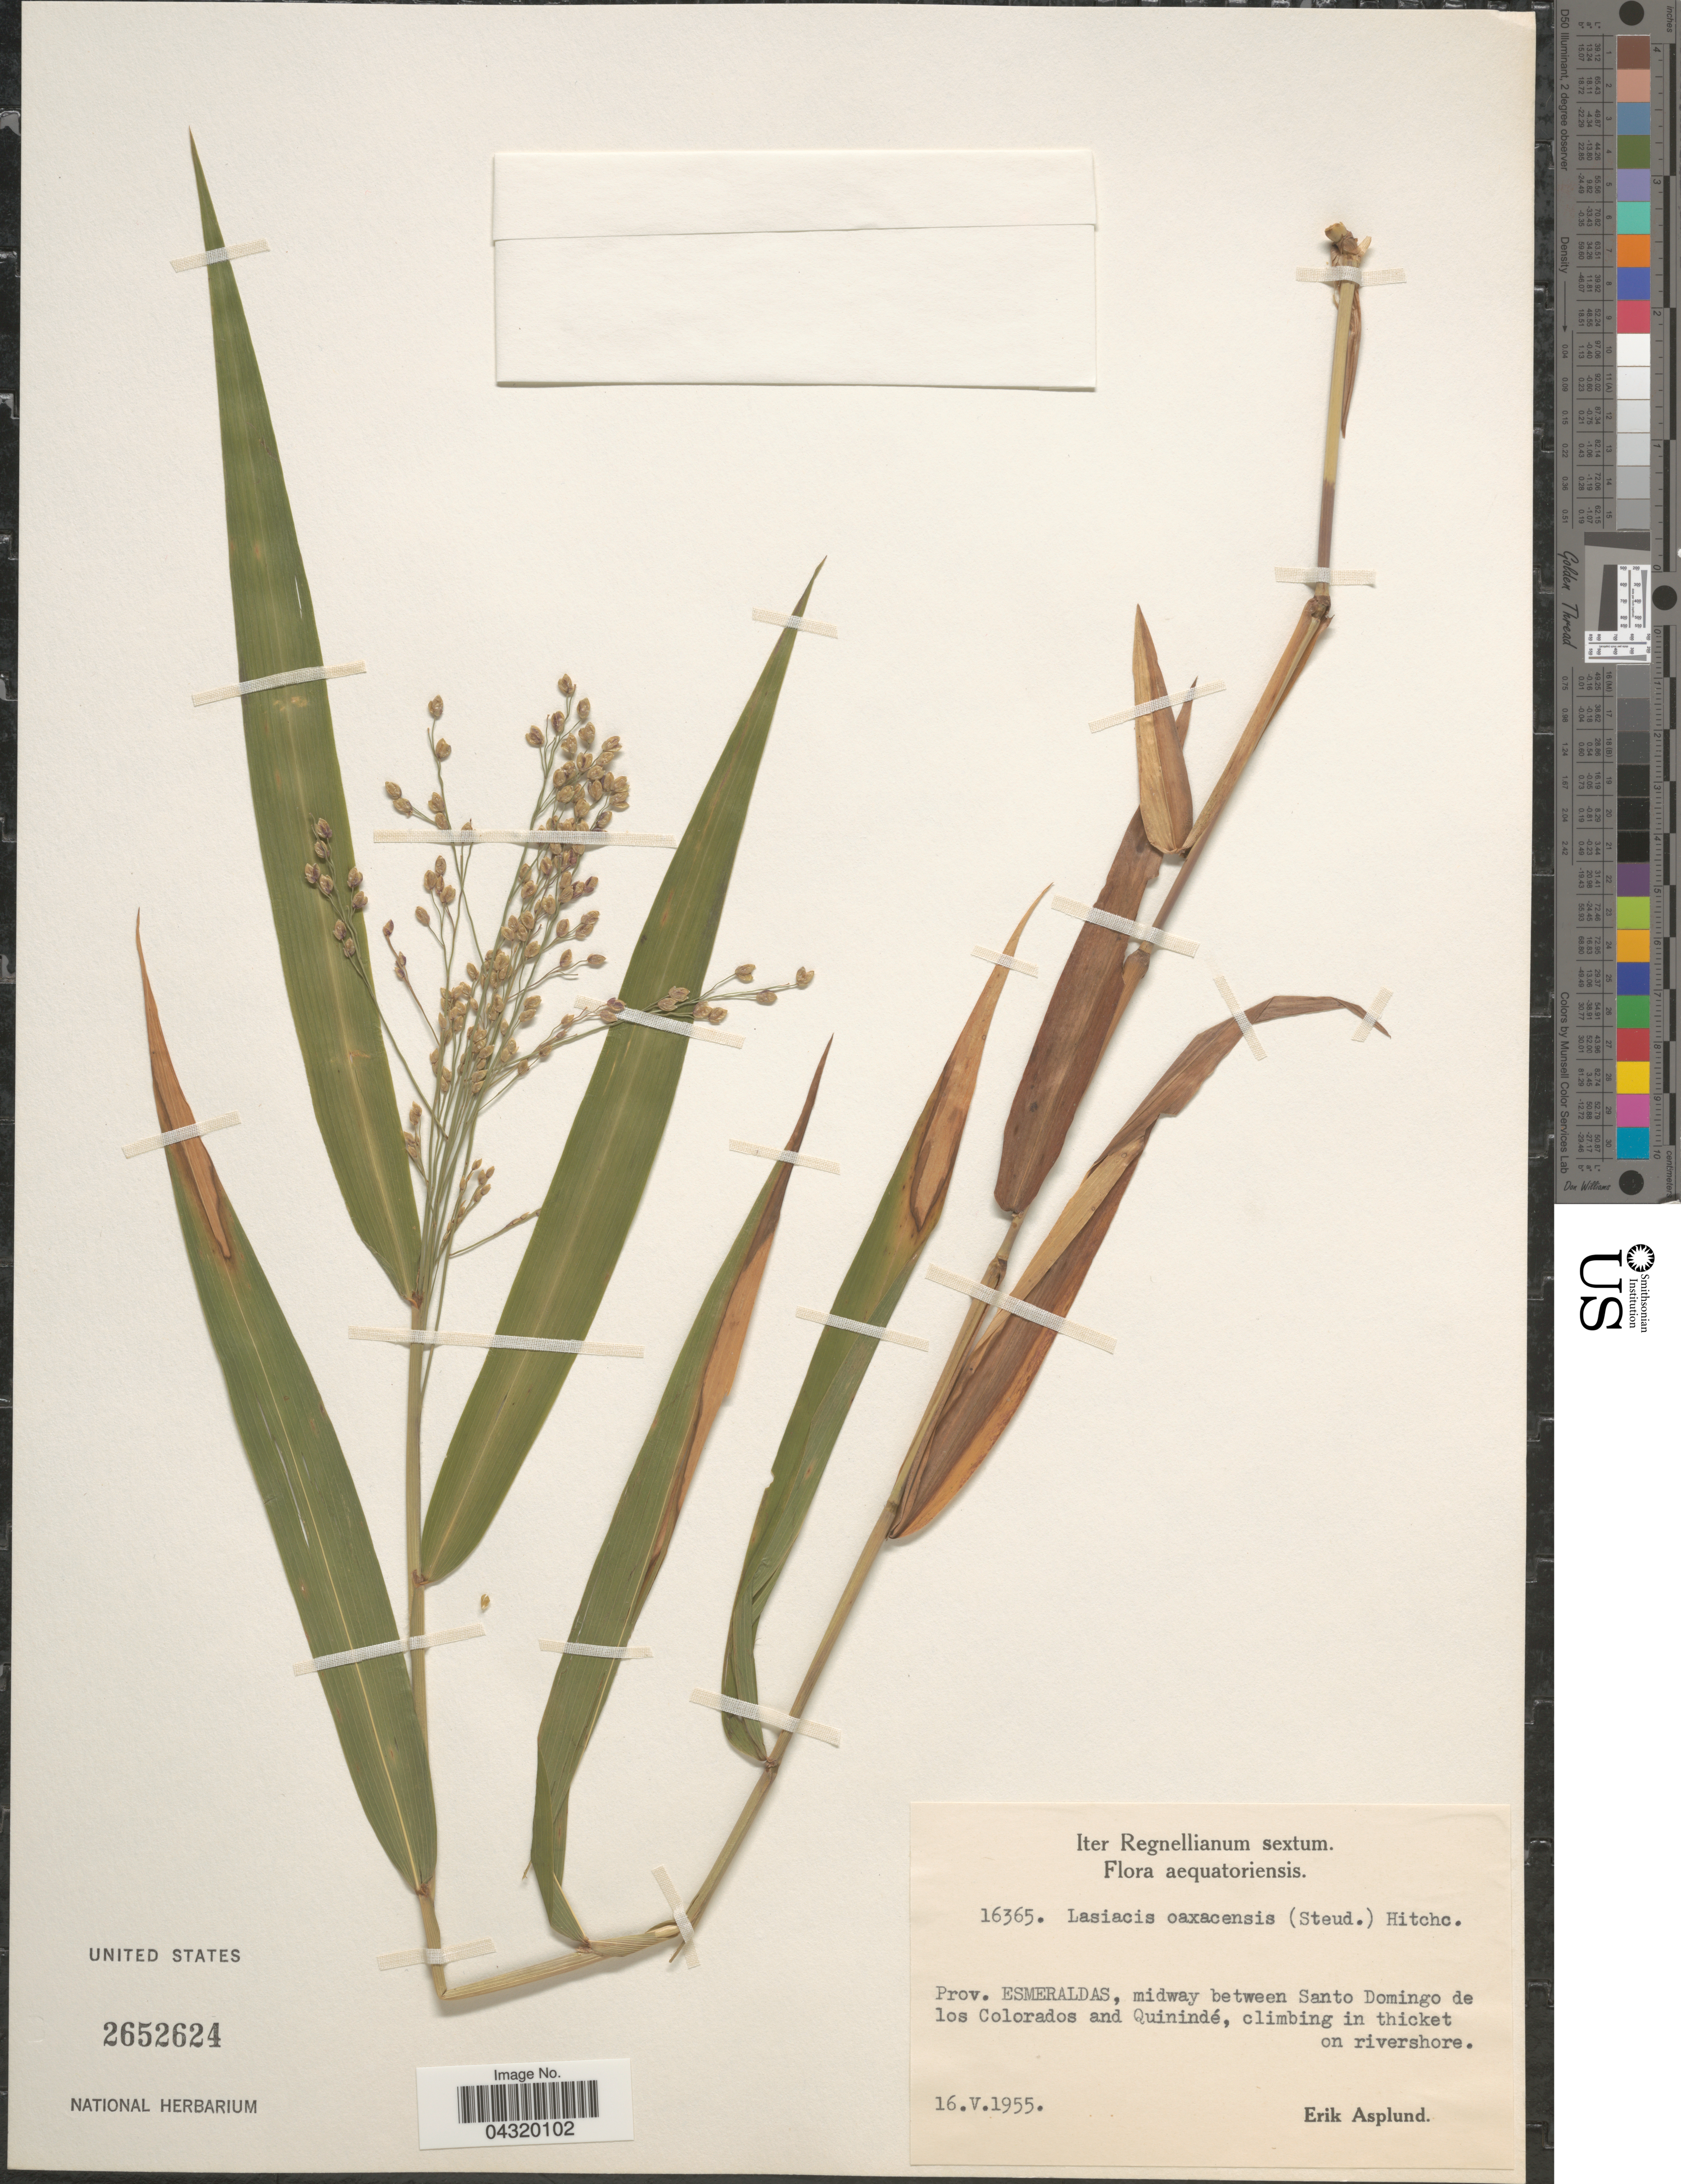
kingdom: Plantae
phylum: Tracheophyta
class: Liliopsida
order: Poales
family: Poaceae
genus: Lasiacis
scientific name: Lasiacis oaxacensis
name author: (Steud.) Hitchc.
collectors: E. Asplund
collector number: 16365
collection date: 1955-05-16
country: Ecuador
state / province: Esmeraldas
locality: Iter Regnellianum sextum. Aequatoriensis. Midway between Santo Domingo de los Colorados and Quinindé.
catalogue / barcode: US 2652624